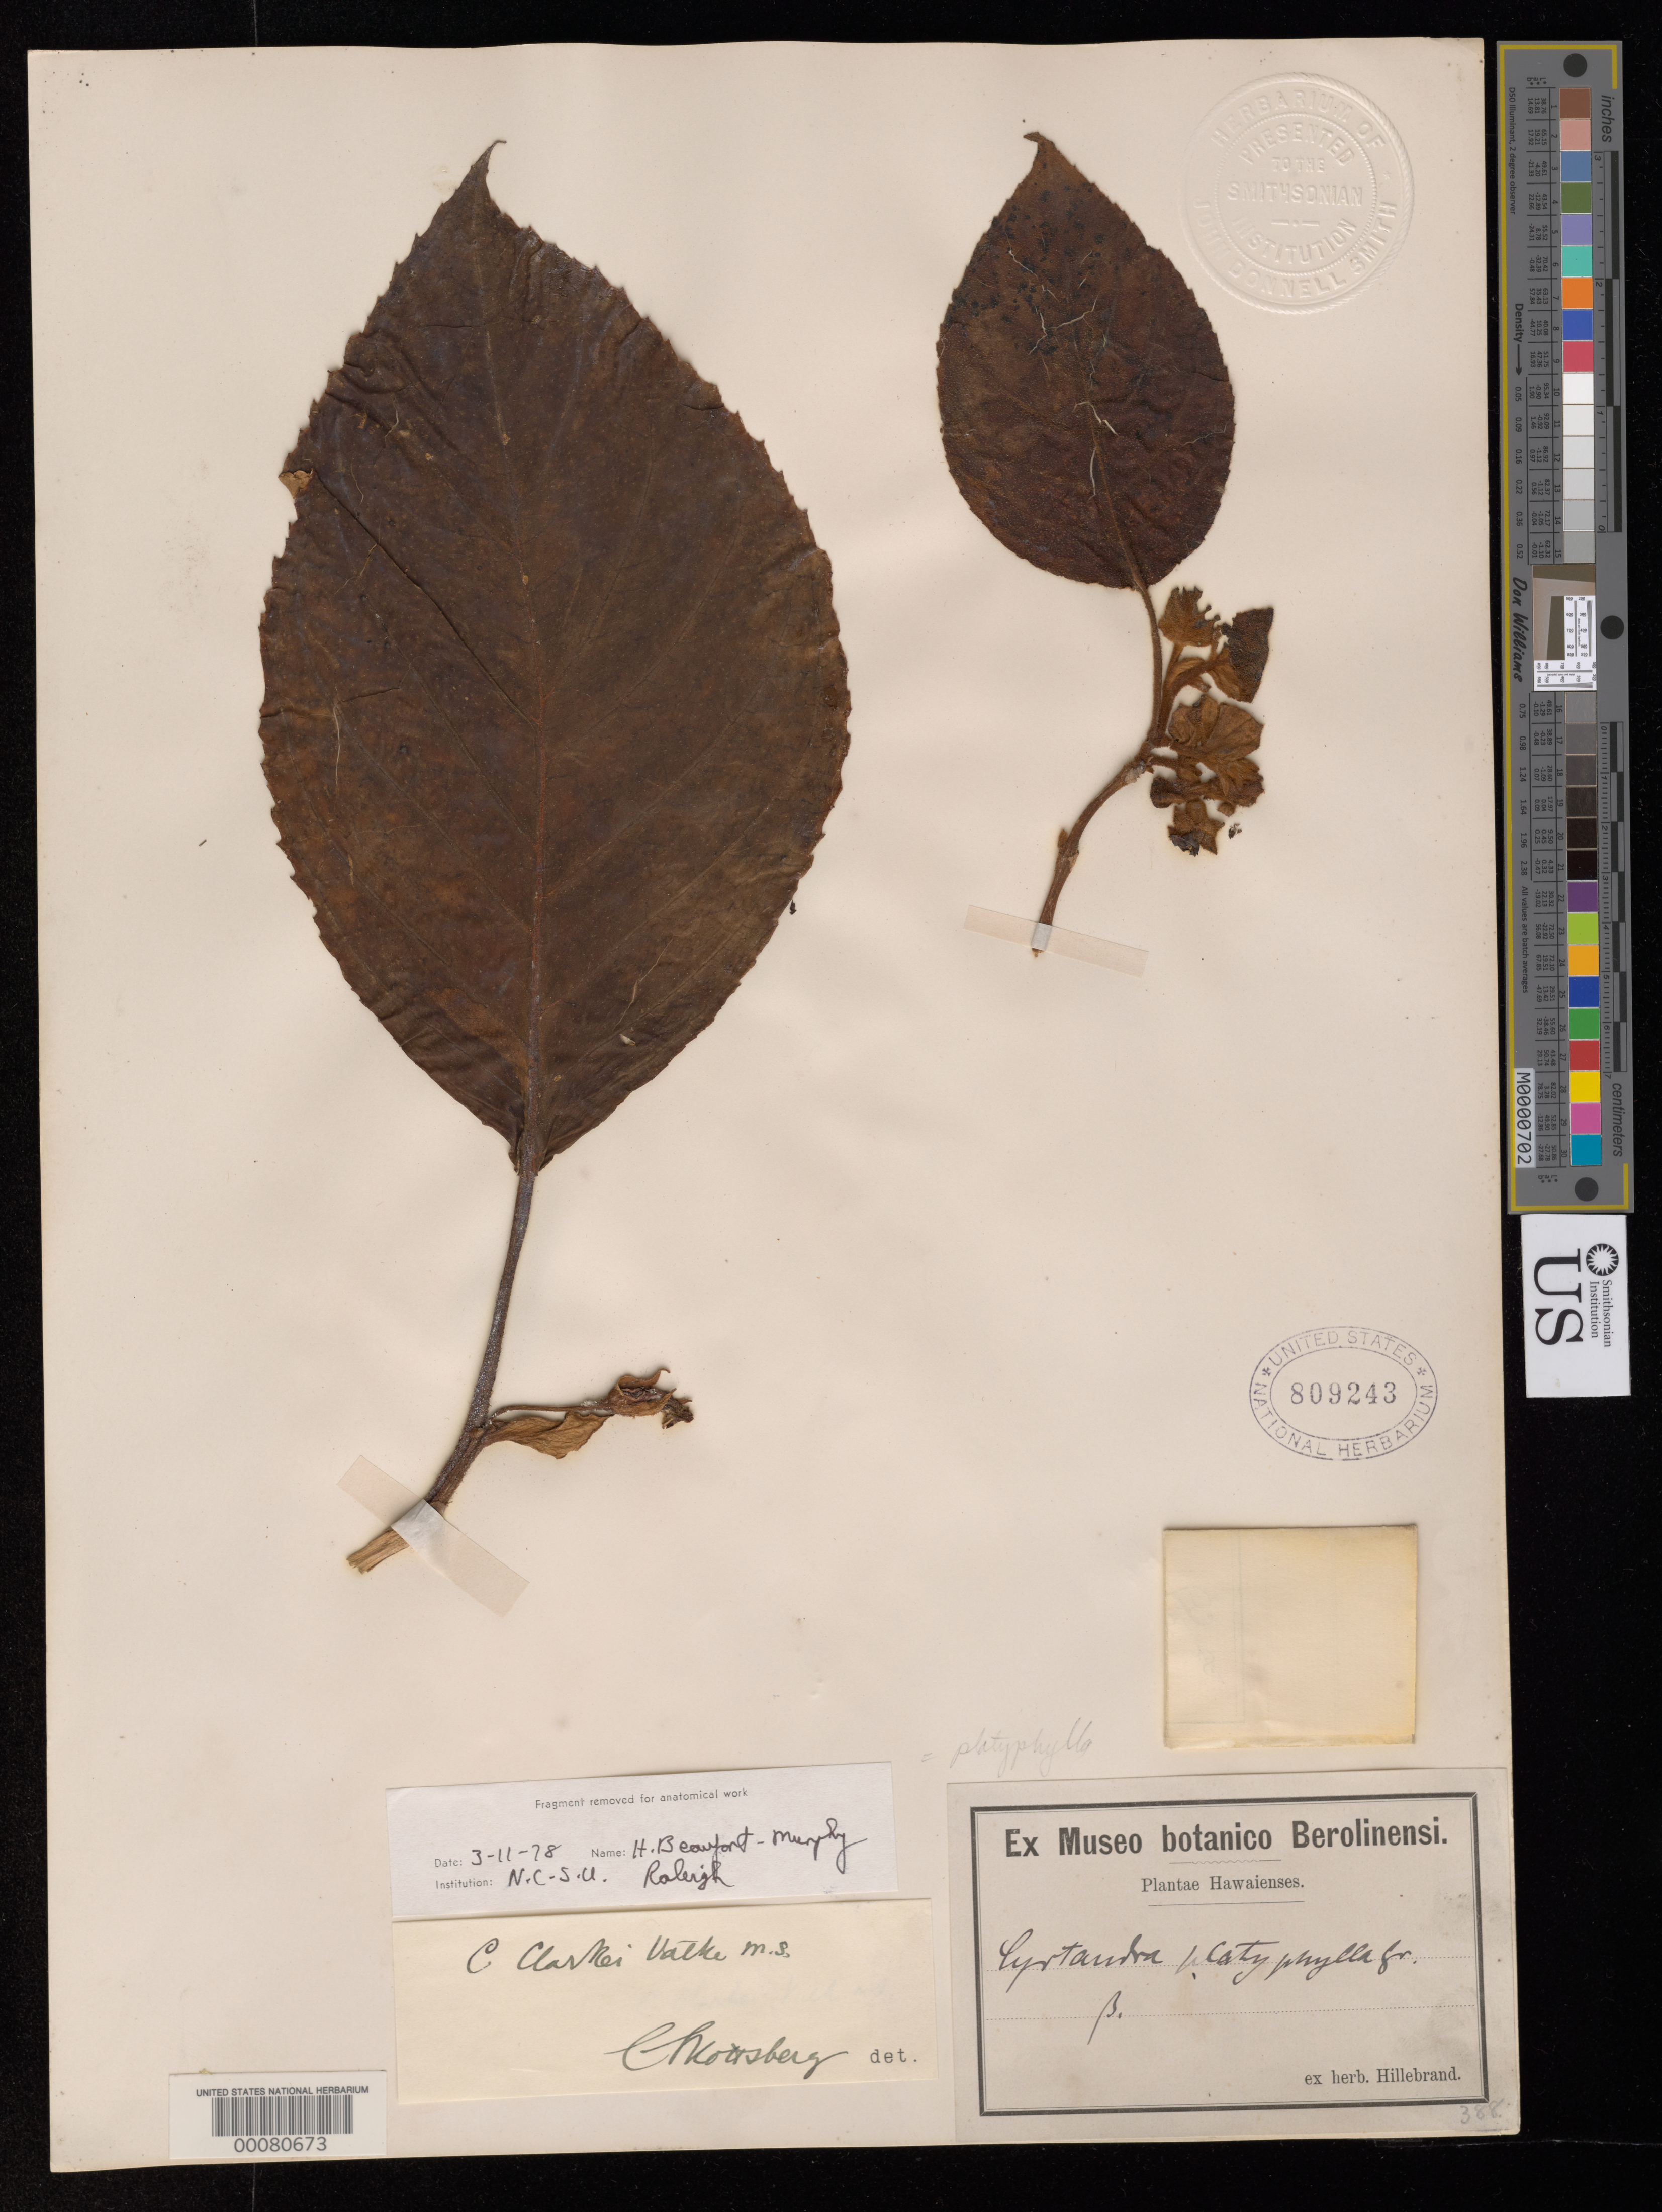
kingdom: Plantae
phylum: Tracheophyta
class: Magnoliopsida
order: Lamiales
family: Gesneriaceae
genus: Cyrtandra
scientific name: Cyrtandra platyphylla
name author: A. Gray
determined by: Mottsberg, C.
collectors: W. Hillebrand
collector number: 388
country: United States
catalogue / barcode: US 809243